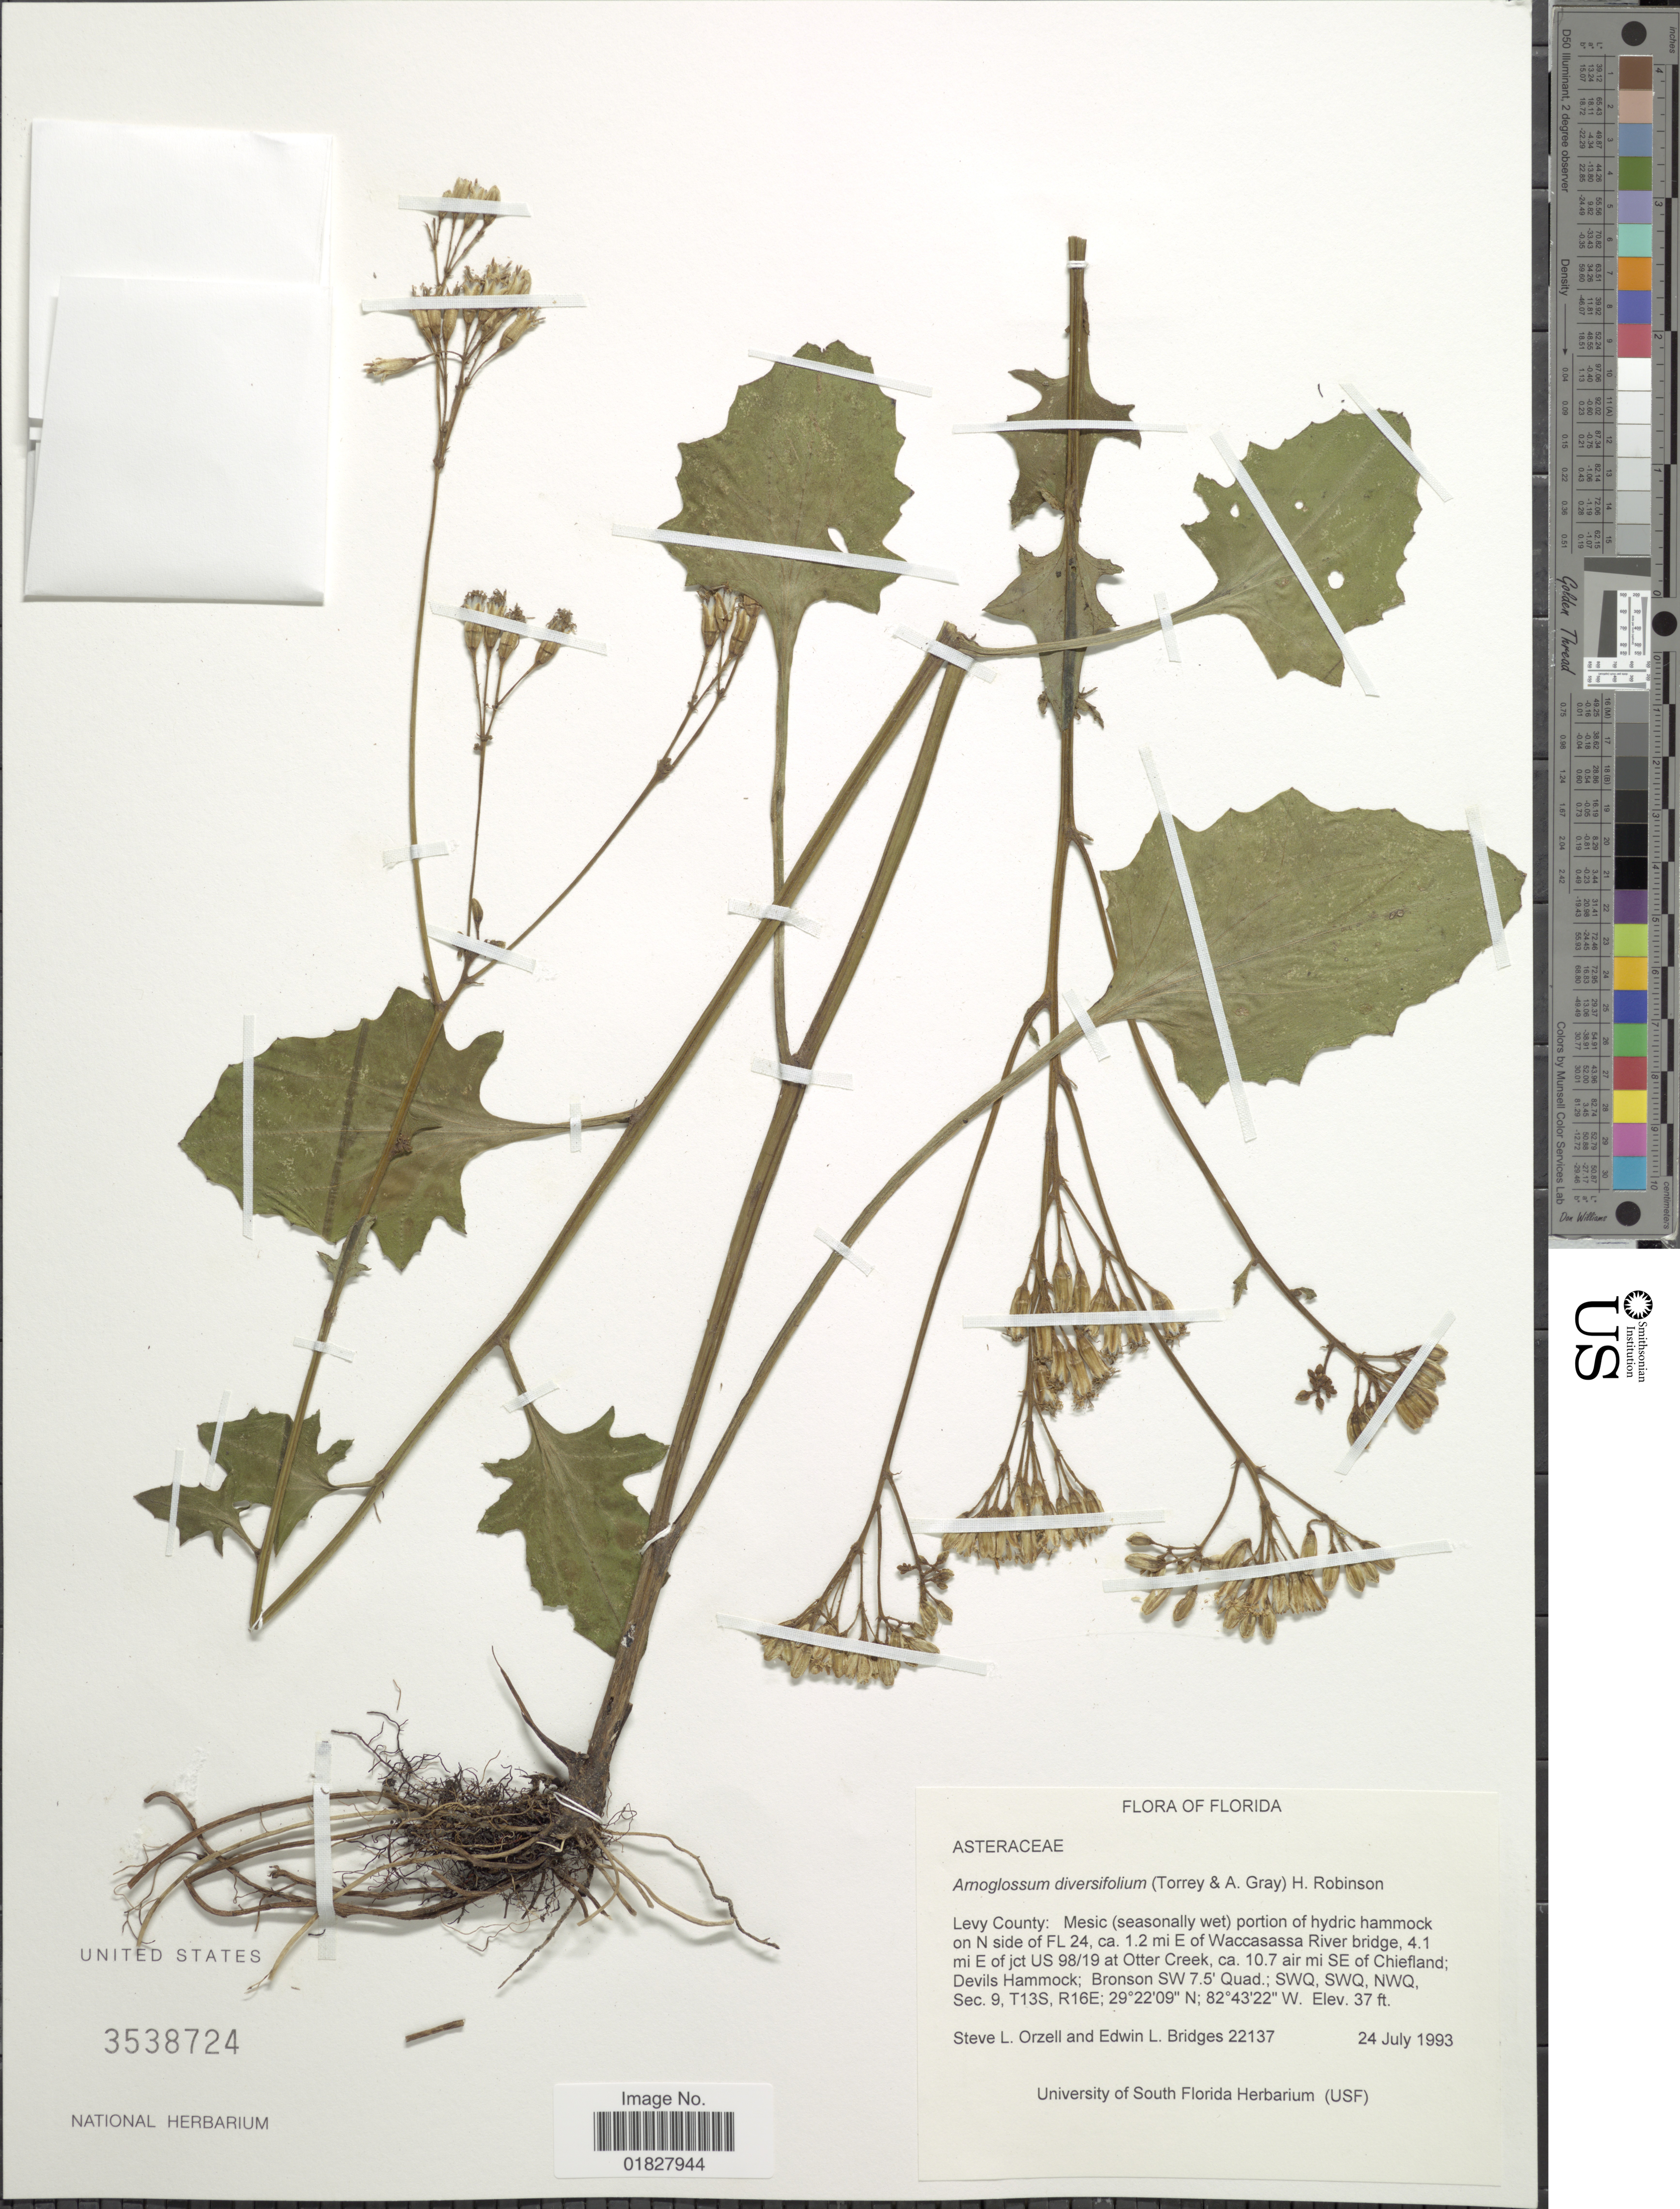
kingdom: Plantae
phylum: Tracheophyta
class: Magnoliopsida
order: Asterales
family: Asteraceae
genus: Arnoglossum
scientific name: Arnoglossum diversifolium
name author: (Torr. & A. Gray) H. Rob.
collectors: S. Orzell & E. Bridges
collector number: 22137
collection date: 1993-07-24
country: United States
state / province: Florida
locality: Levy County, N side of FL 24, ca 1.2 mi E of Waccasassa River bridge, 4.1 mi E of jct US 98/19 at Otter Creek, ca 10.7 air mi Sw of Chiefland, Devils Hammock, Bronson SW 7.5' Qaud, SWQ, SWQ, NWQ, Sec. 9, T13S, R16E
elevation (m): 11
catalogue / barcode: US 3538724